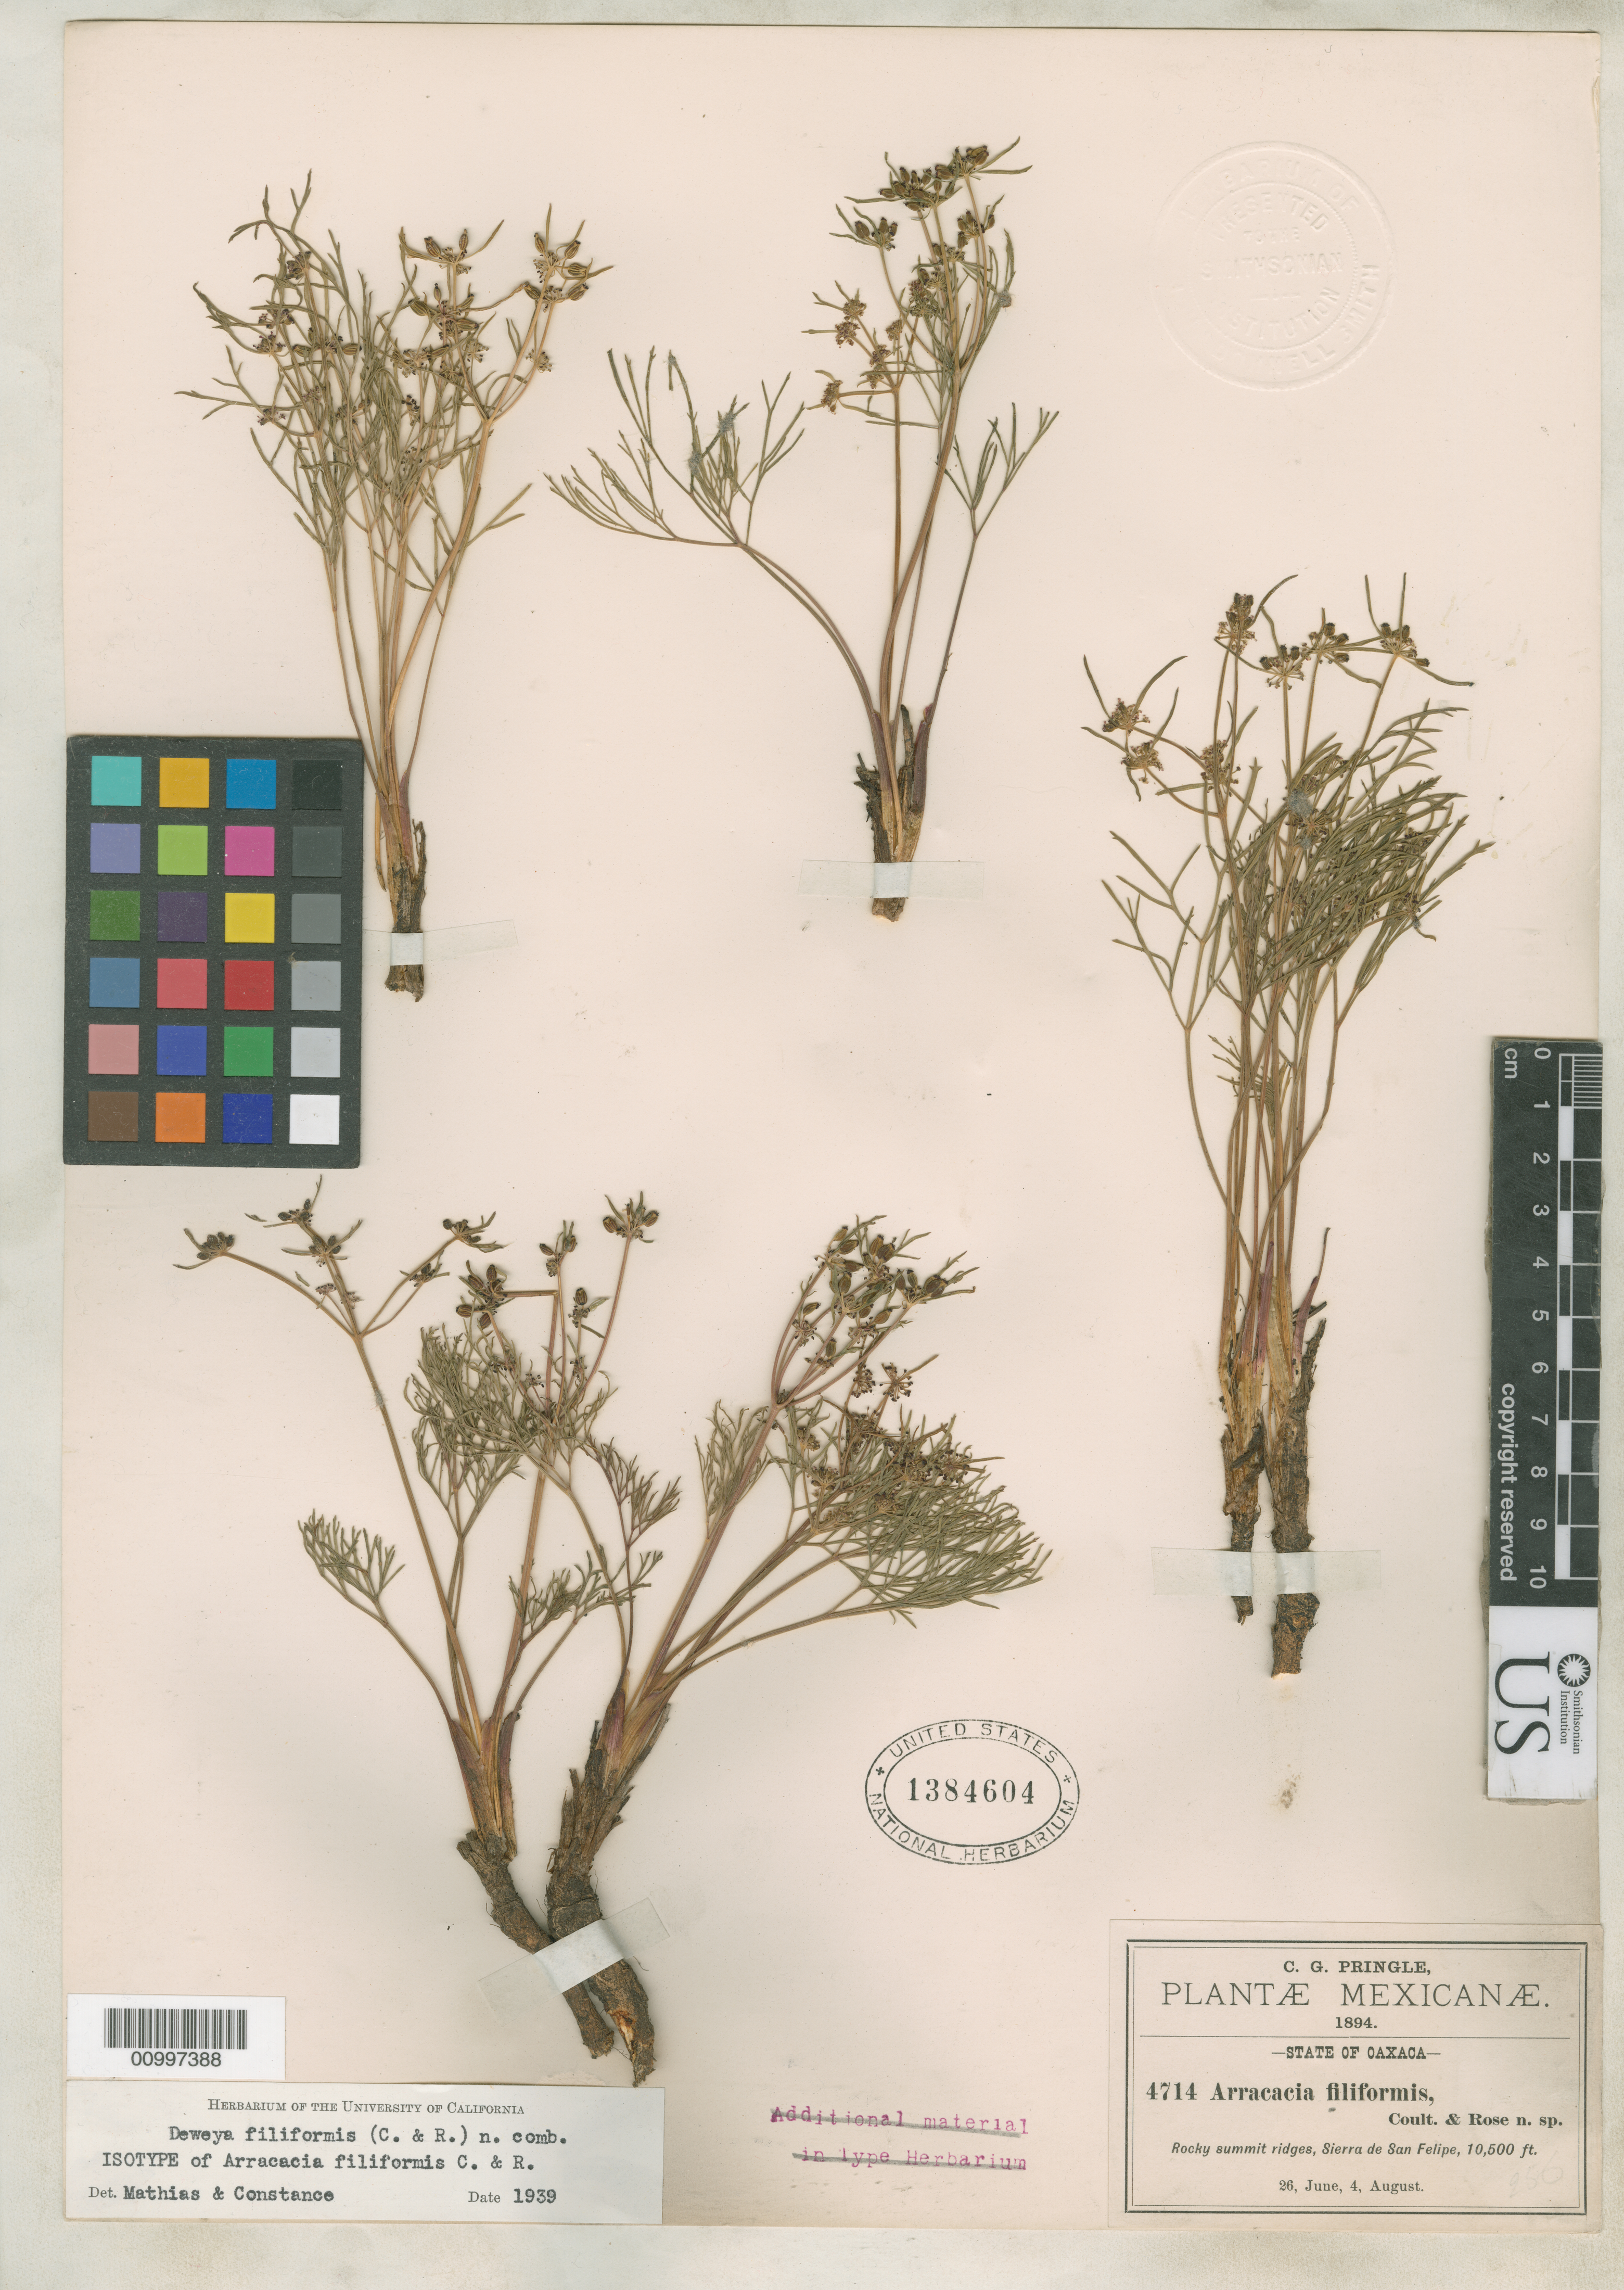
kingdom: Plantae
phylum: Tracheophyta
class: Magnoliopsida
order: Apiales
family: Apiaceae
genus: Arracacia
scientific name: Arracacia filiformis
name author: J.M. Coult. & Rose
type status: Lectotype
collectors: C. G. Pringle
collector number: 4714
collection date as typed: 26 Jun 1894 and 04 Aug 1894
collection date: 1894-06-26,1894-08-04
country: Mexico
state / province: Oaxaca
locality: Sierra de San Felipe.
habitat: Rocky summit ridges.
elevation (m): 3200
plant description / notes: Pringle 4714 effectively designated as first-step lectotypification ("type") by Coulter & Rose, but US has 2 original sheets of this collection; second step not found in literature.; Specimen ex John Donnell Smith Herbarium. Annotated as "ISOTYPE" by Mathias & Constance (1939).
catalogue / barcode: US 1384604